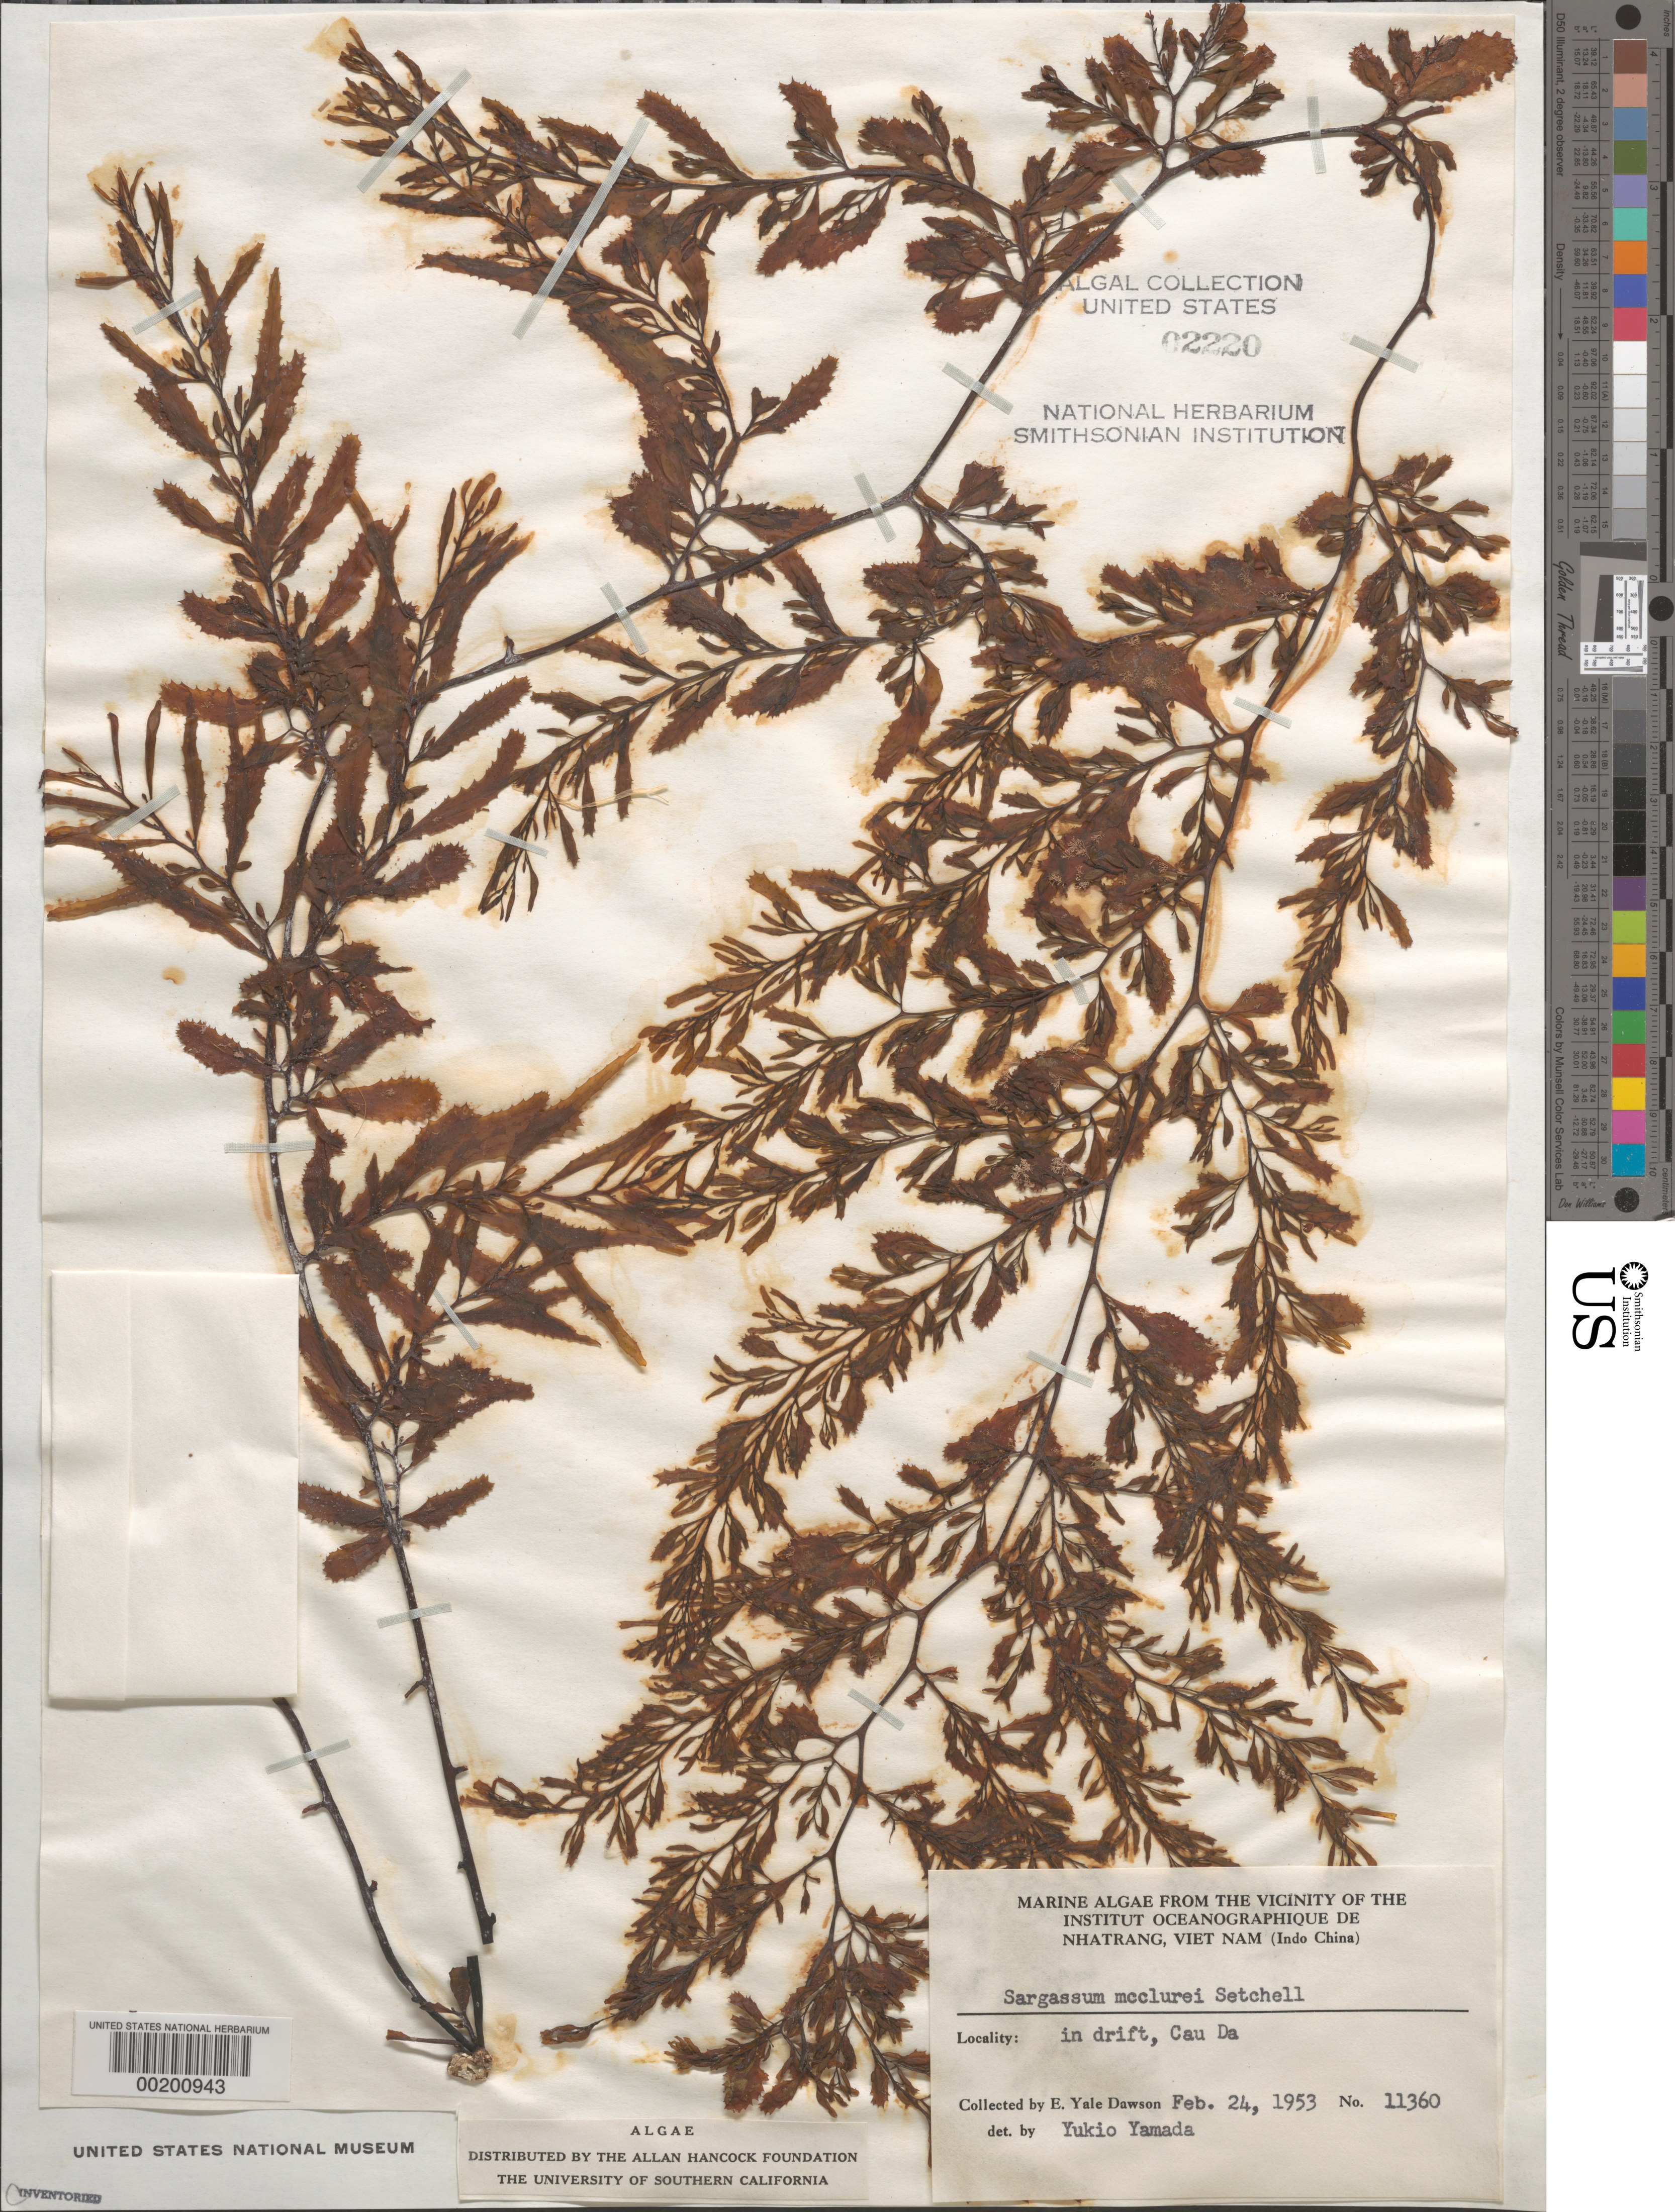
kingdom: Chromista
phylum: Ochrophyta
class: Phaeophyceae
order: Fucales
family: Sargassaceae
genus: Sargassum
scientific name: Sargassum mcclurei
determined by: Yamada, Yukio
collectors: E. Y. Dawson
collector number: EYD 11360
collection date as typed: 24 Feb 1953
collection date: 1953-02-24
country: Vietnam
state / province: Phu Khanh Province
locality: Cau Da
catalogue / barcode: US 2220